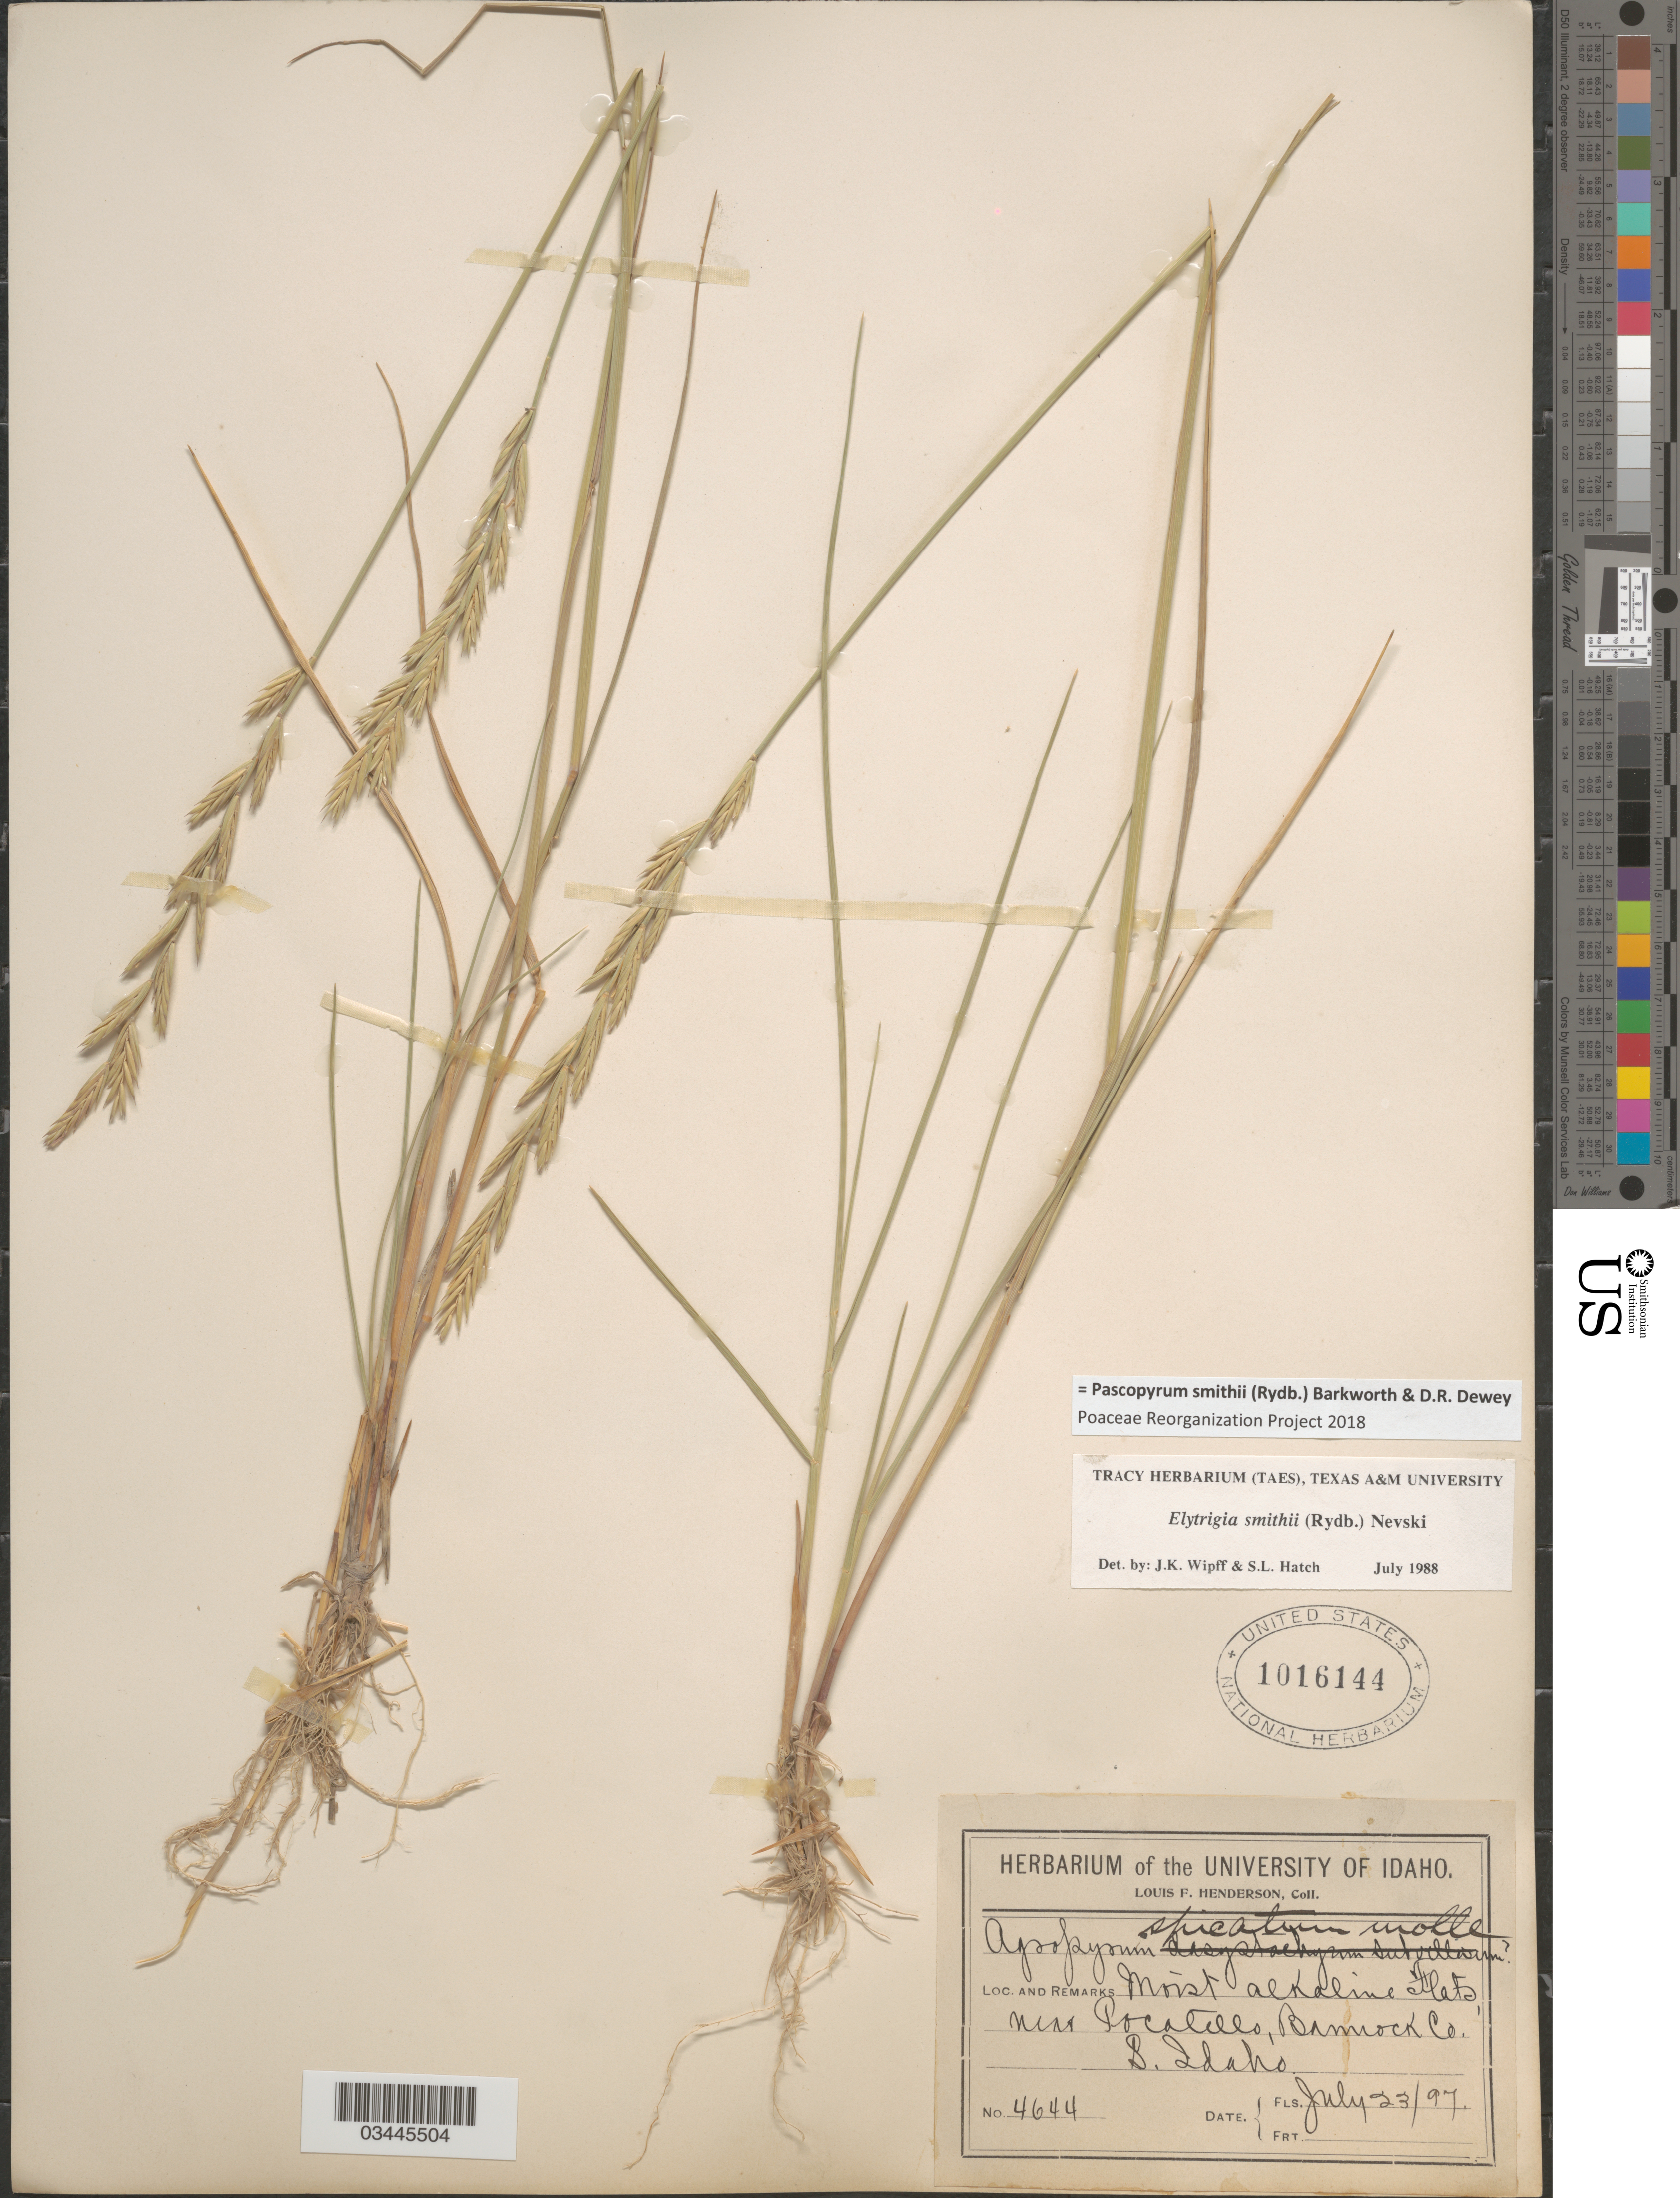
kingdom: Plantae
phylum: Tracheophyta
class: Liliopsida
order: Poales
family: Poaceae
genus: Pascopyrum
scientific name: Pascopyrum smithii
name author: (Rydb.) Barkworth & Dewey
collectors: L. Henderson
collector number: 4644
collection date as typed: Transcribed d/m/y: 23/7/97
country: United States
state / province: Idaho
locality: Moist alkaline Flats, near Pocatillo, Bannock Co. S. Idaho.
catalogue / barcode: US 1016144